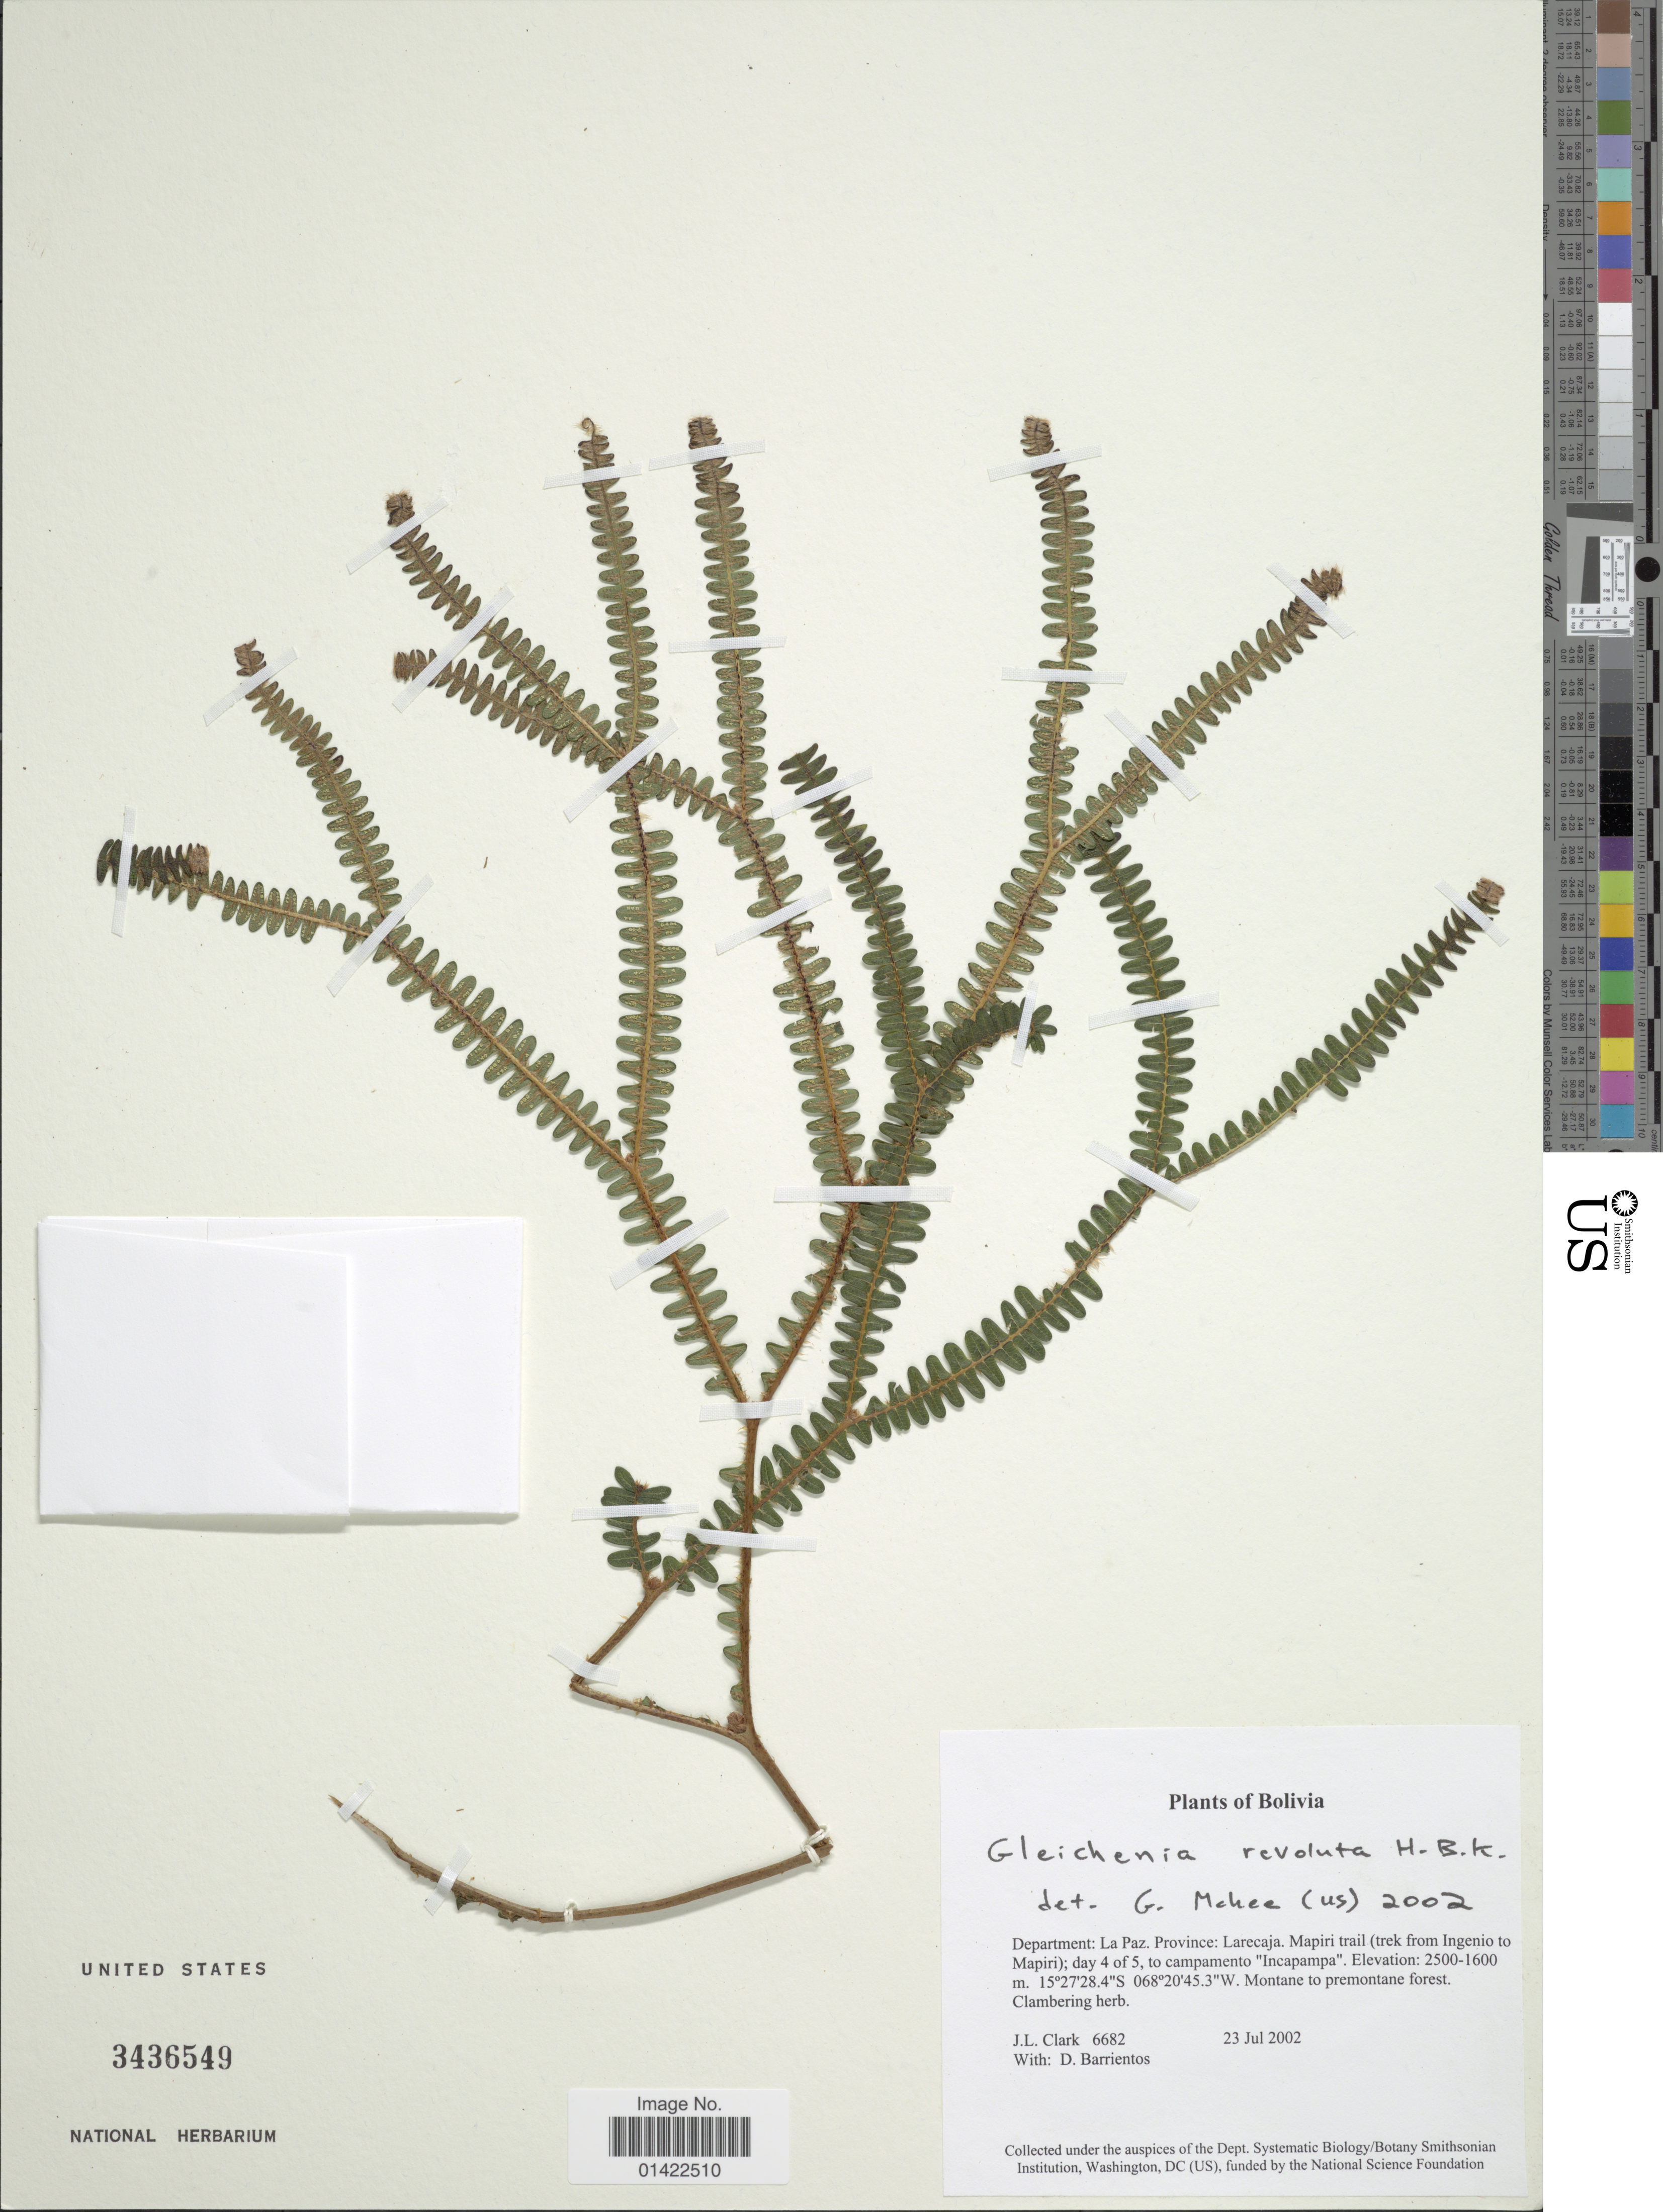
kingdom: Plantae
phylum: Tracheophyta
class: Polypodiopsida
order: Gleicheniales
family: Gleicheniaceae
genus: Sticherus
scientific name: Sticherus revolutus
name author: (Kunth) Ching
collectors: J. L. Clark & D. Barrientos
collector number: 6682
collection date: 2002-07-23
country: Bolivia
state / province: La Paz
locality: Provincia:Larecaja, Mapiri trail (trek from Ingenio to Mapiri; day 4 to 5, to campamento "Incapampa"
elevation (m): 1600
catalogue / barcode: US 3436549